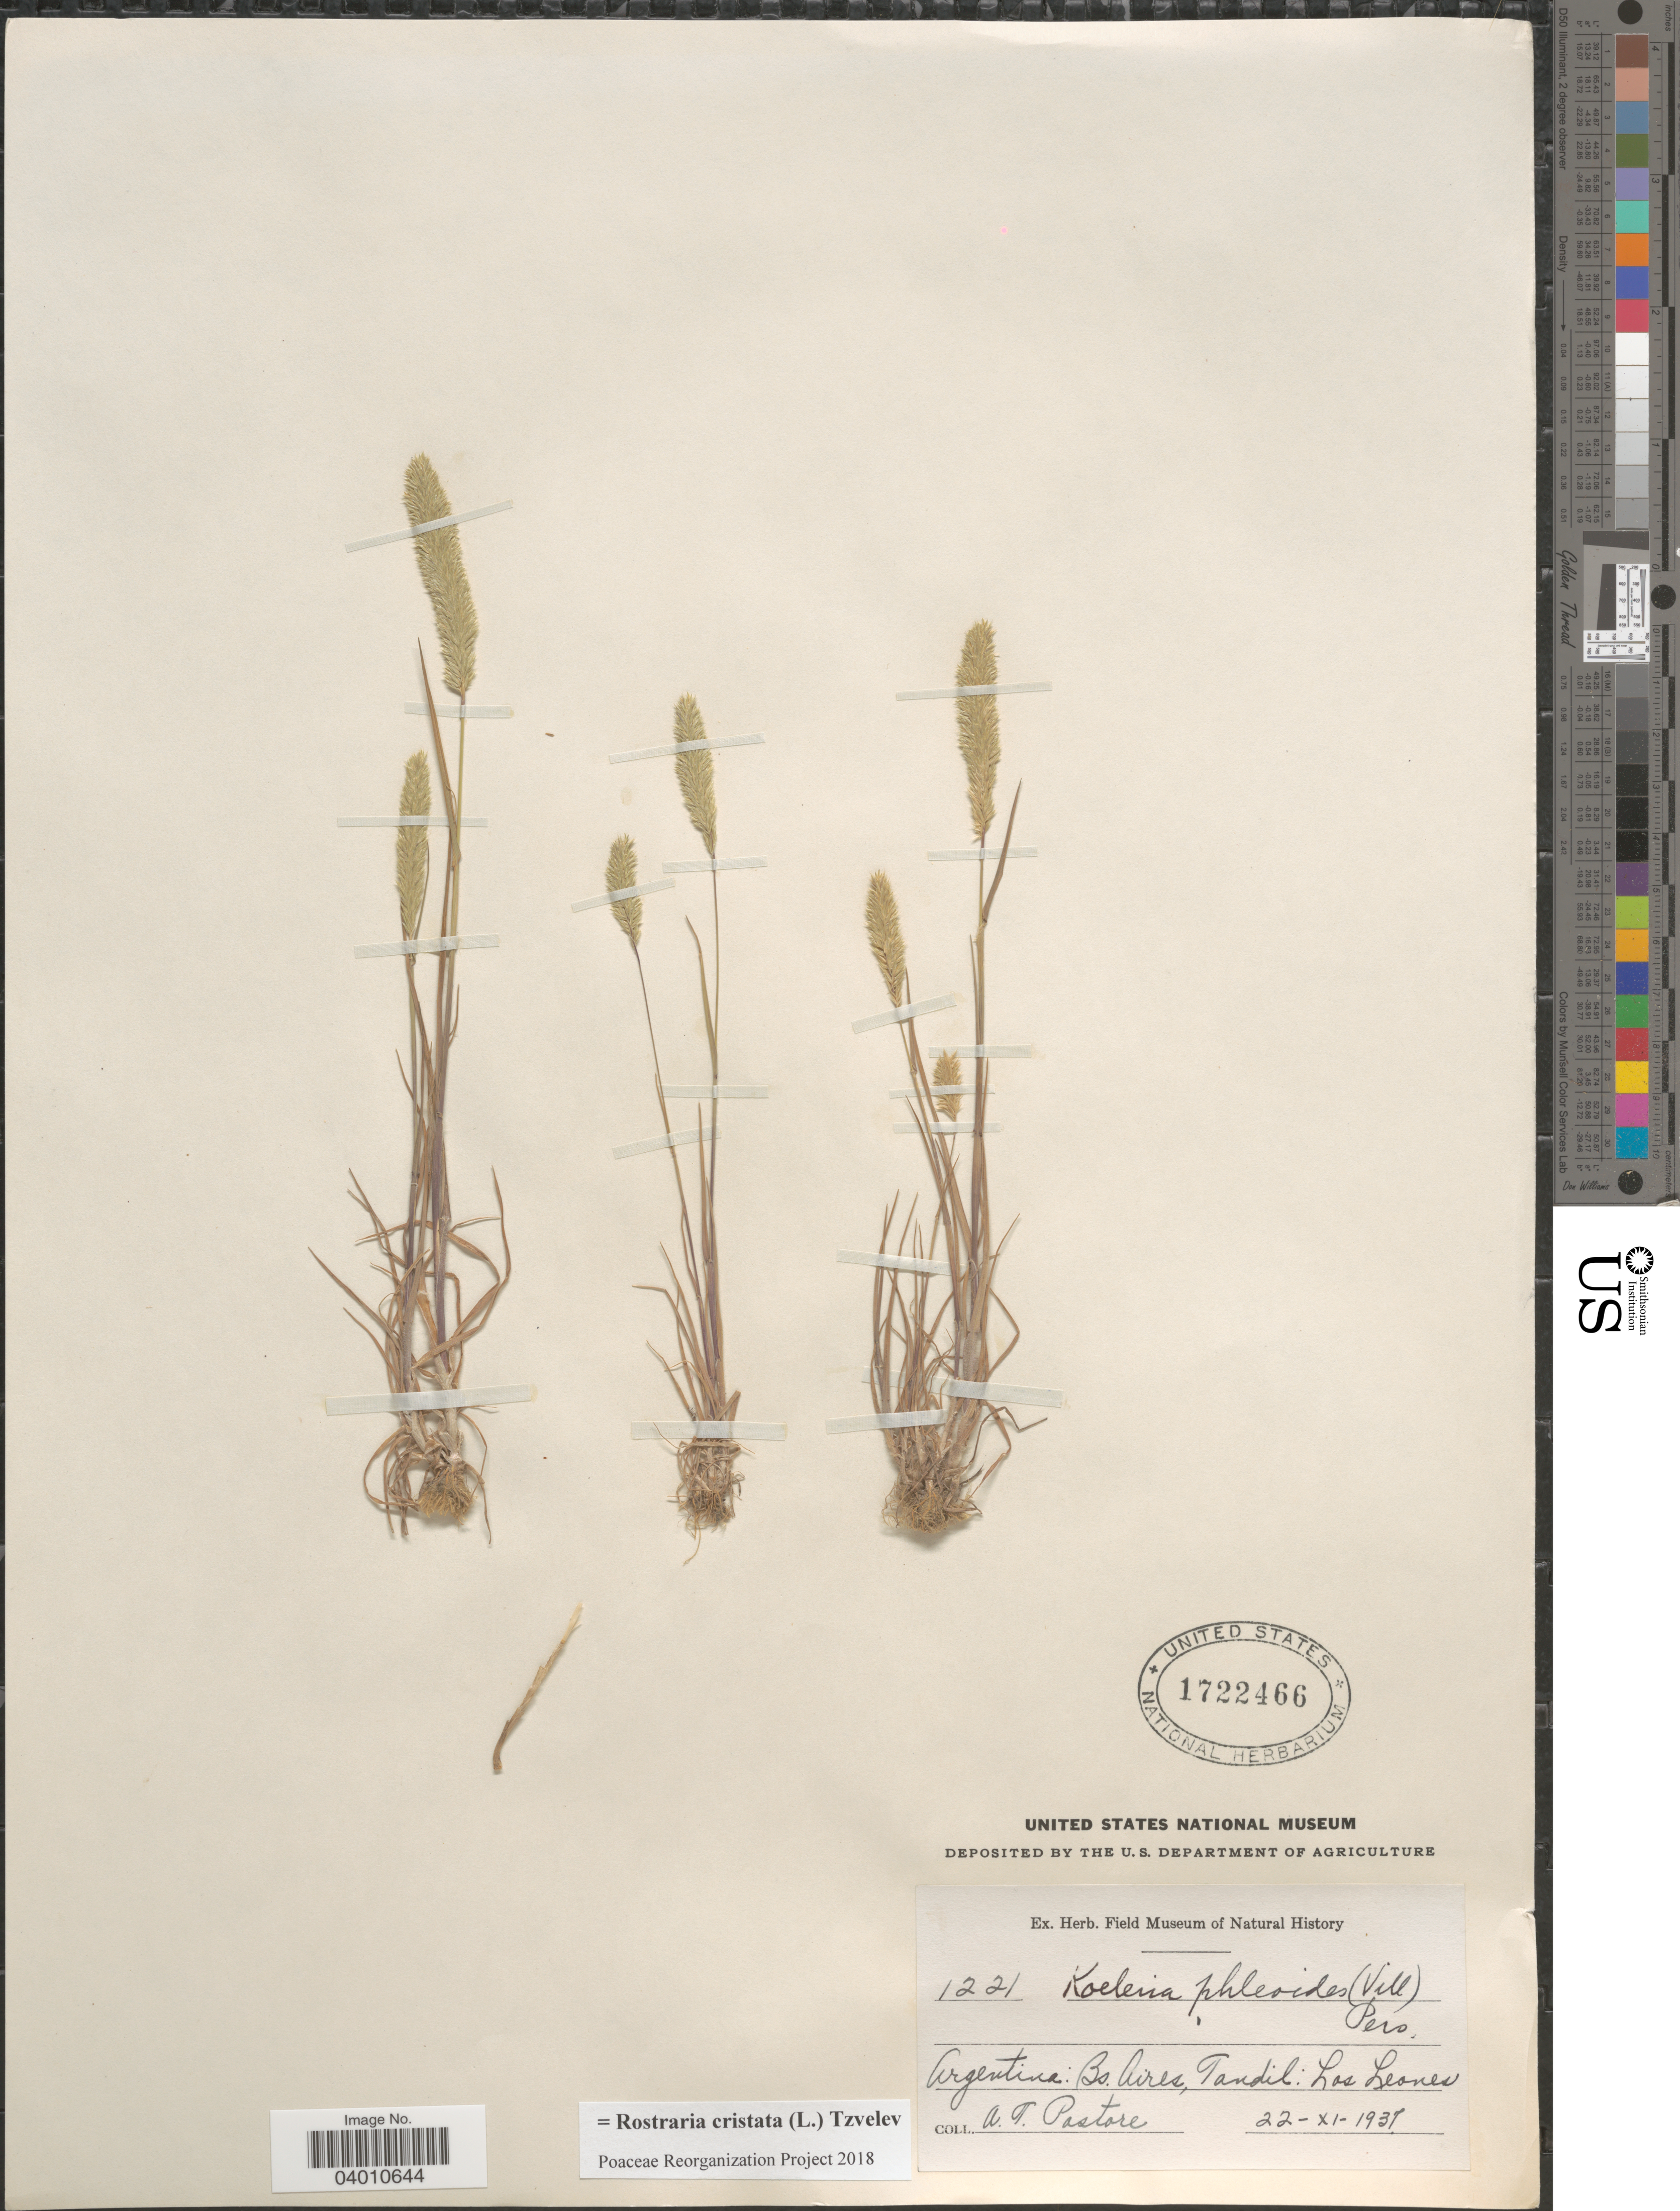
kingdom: Plantae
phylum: Tracheophyta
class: Liliopsida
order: Poales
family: Poaceae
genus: Rostraria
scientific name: Rostraria cristata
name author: (L.) Tzvelev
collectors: A. Pastore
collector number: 1221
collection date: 1937-11-22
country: Argentina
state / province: Buenos Aires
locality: Tandil: Los Leones.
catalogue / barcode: US 1722466